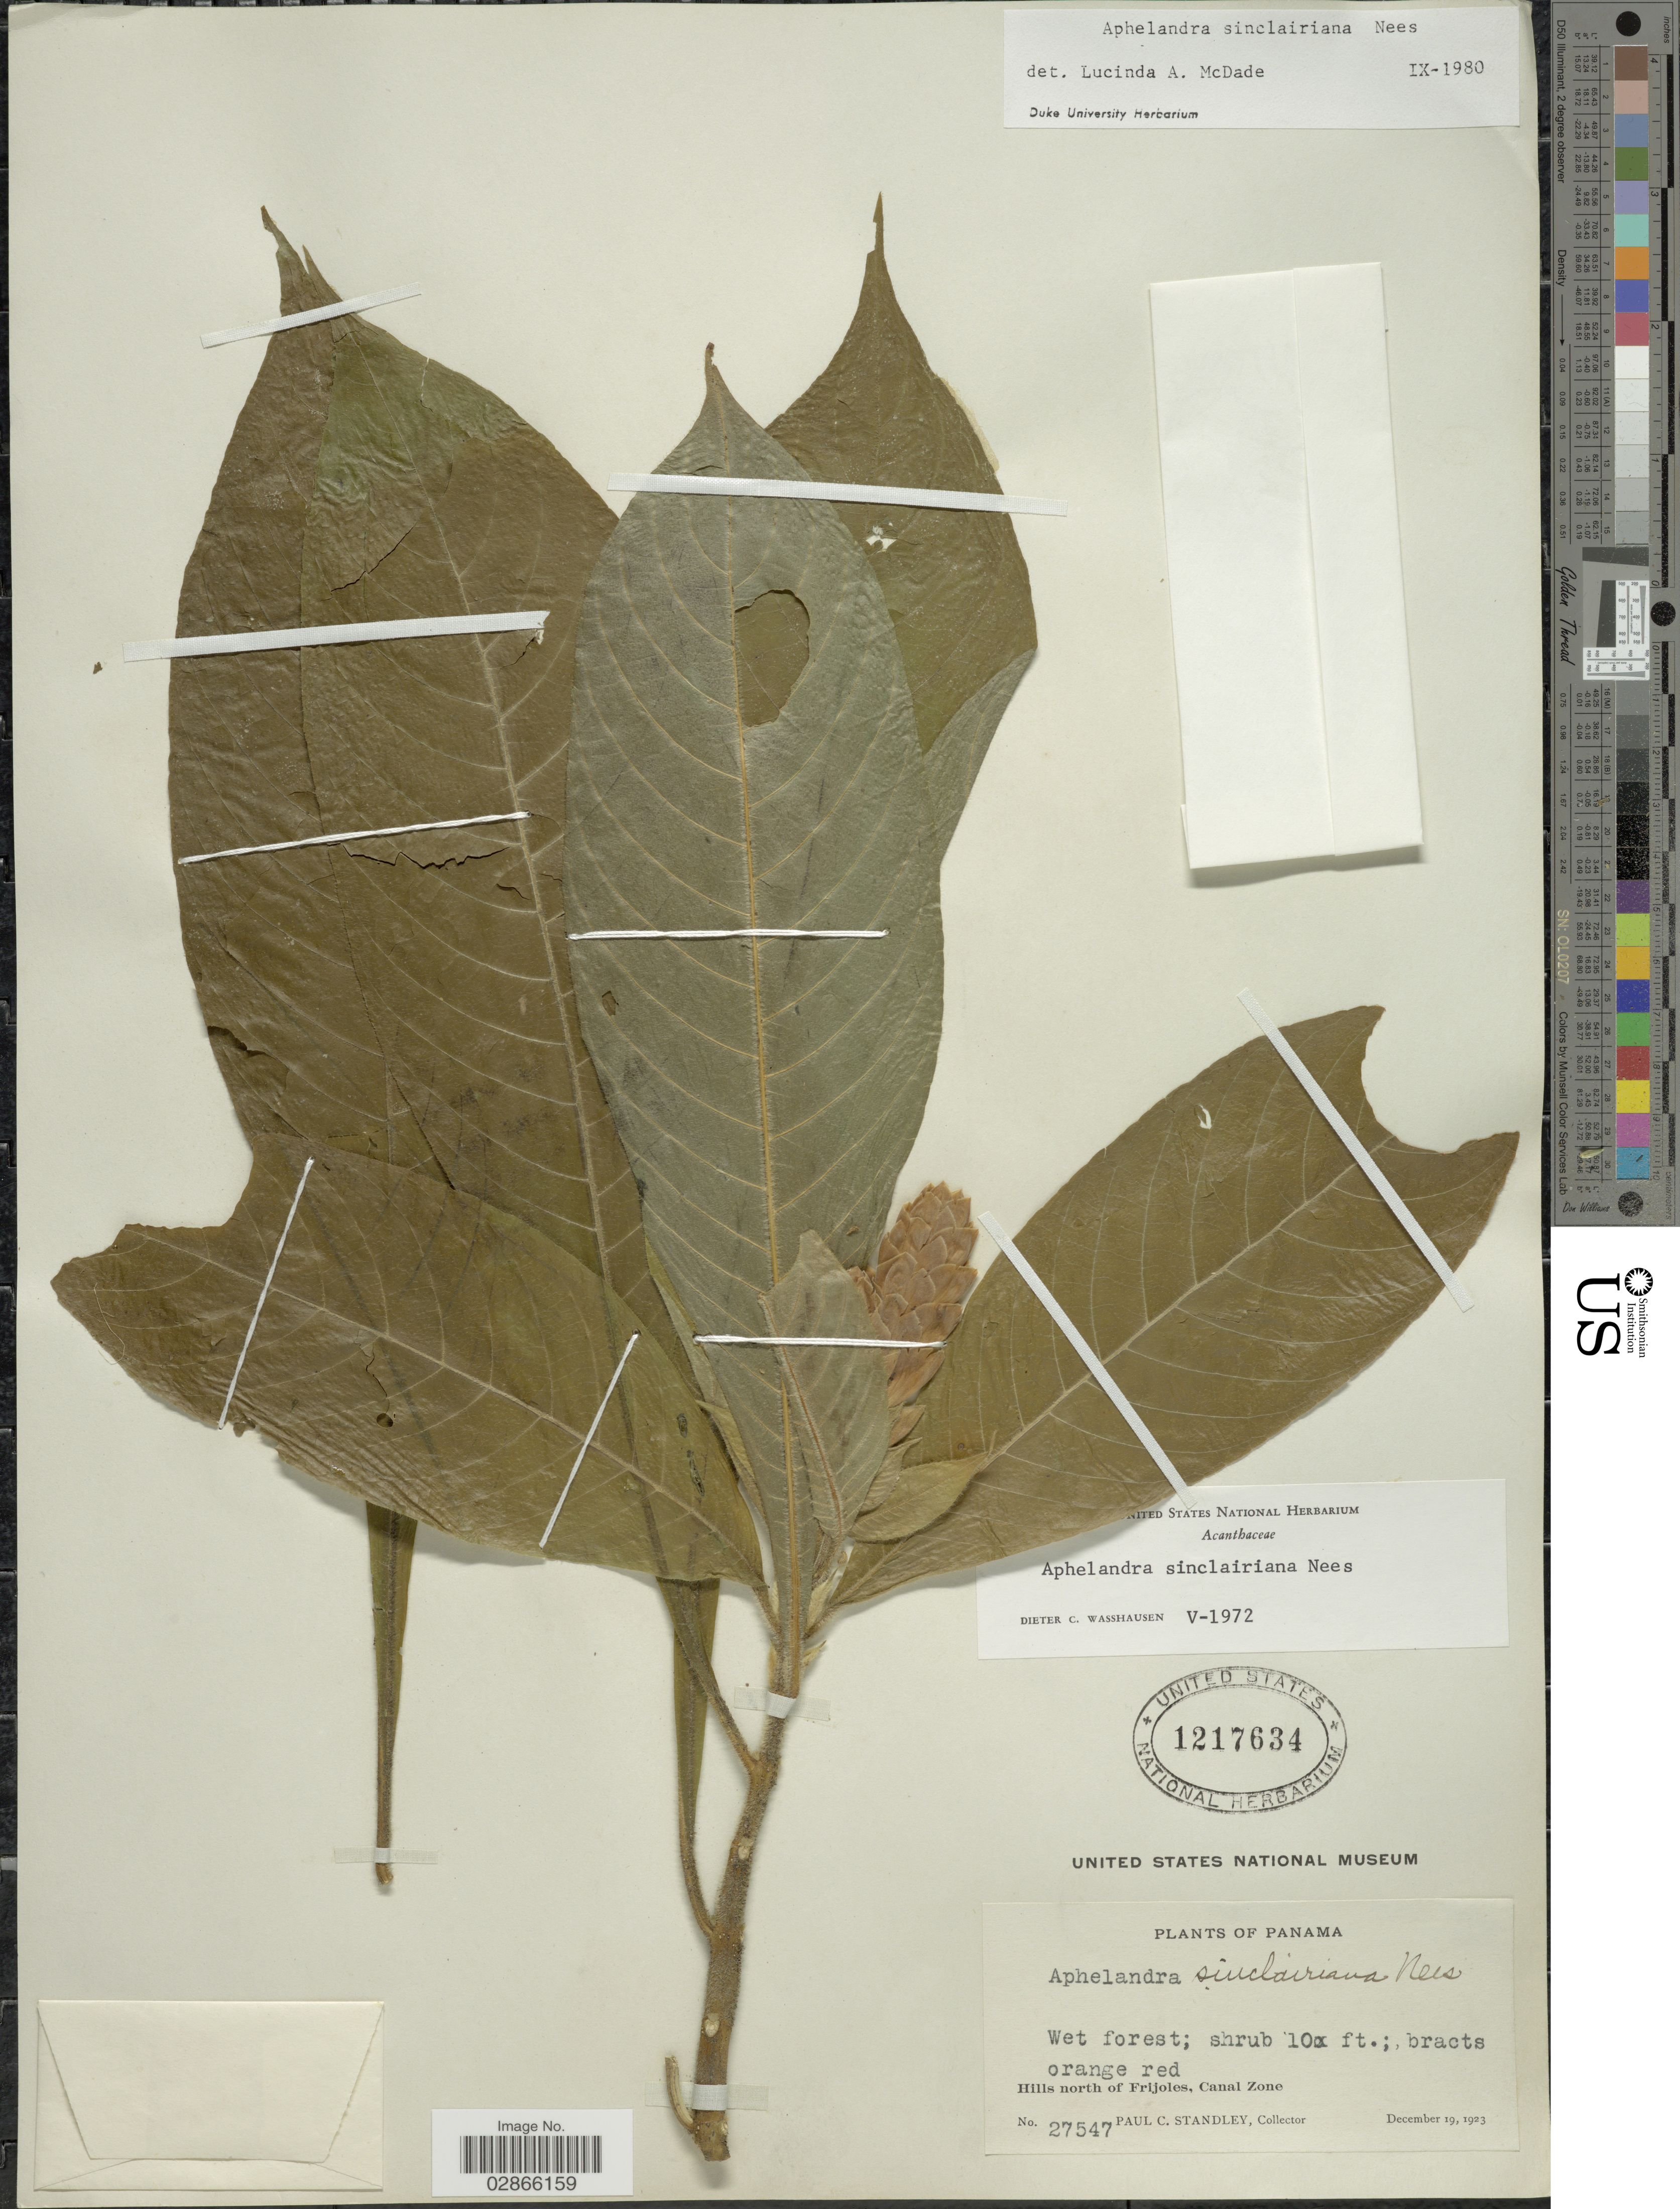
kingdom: Plantae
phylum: Tracheophyta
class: Magnoliopsida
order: Lamiales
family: Acanthaceae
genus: Aphelandra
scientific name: Aphelandra sinclairiana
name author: Nees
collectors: P. C. Standley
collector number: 27547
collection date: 1923-12-19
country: Panama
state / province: Colón / Panamá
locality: Hills north of Frijoles.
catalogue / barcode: US 1217634